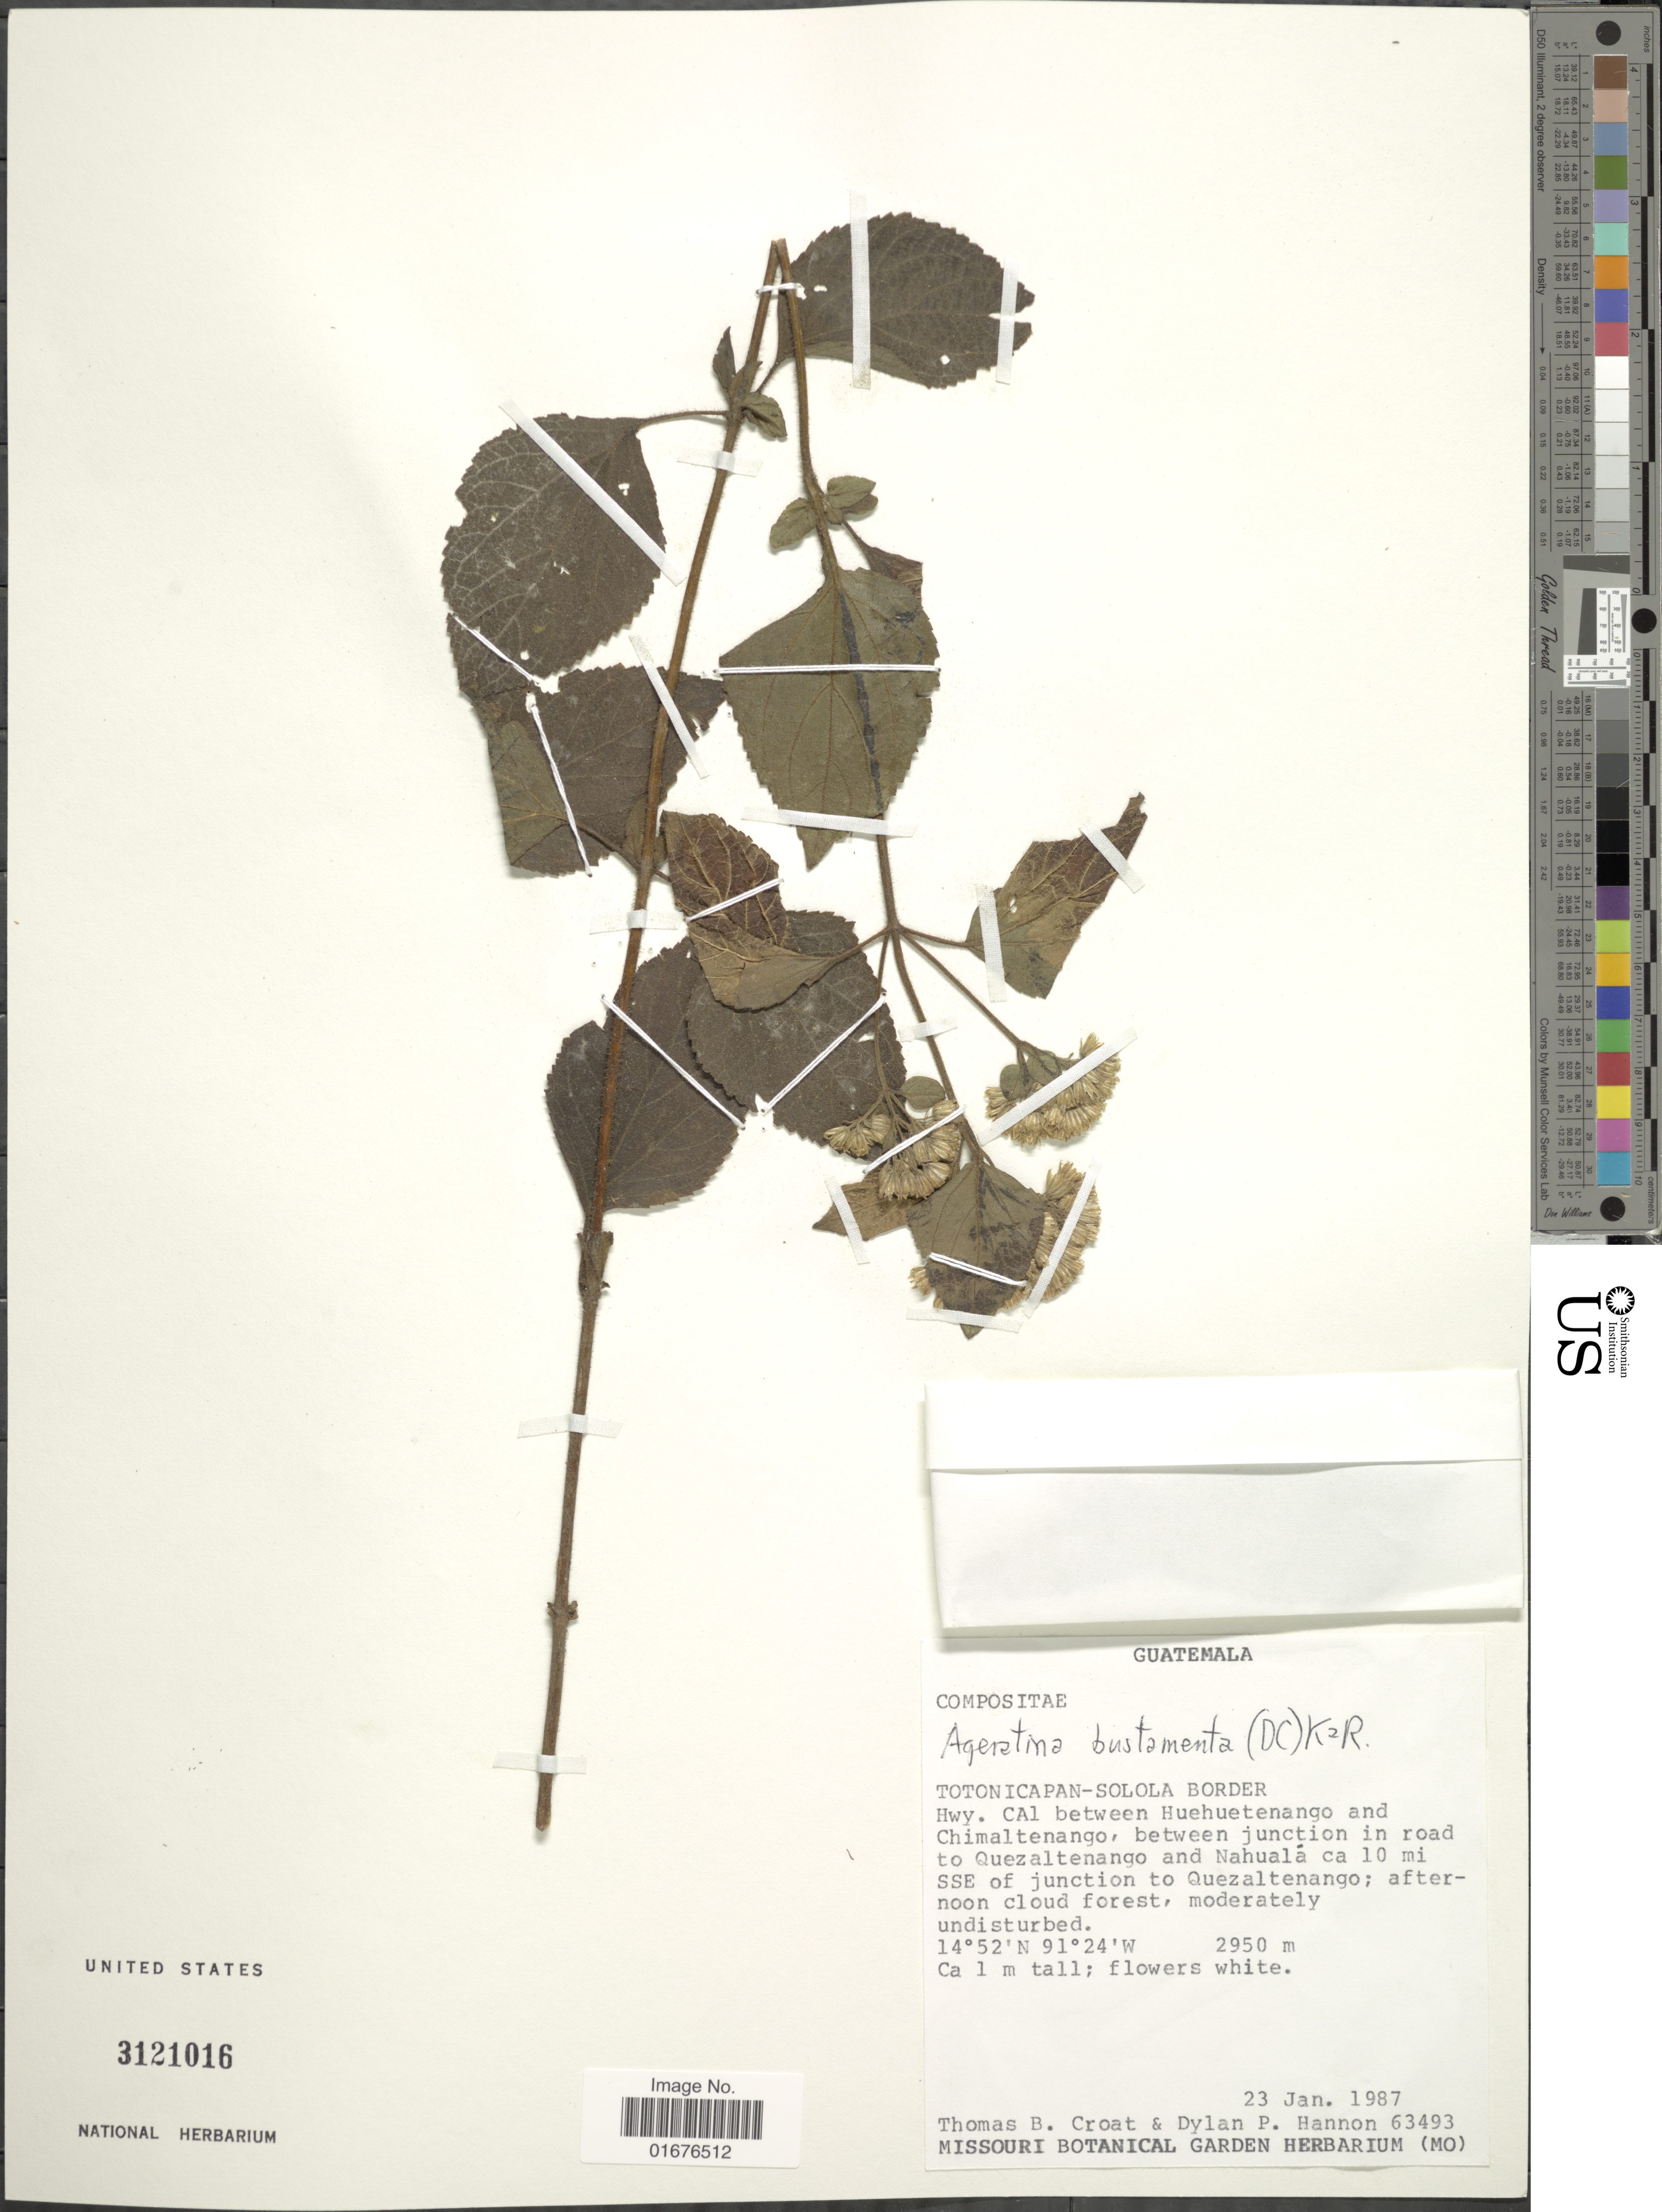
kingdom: Plantae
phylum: Tracheophyta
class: Magnoliopsida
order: Asterales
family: Asteraceae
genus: Ageratina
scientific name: Ageratina pichinchensis var. bustamenta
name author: (DC.) R.M. King & H. Rob.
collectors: T. B. Croat & D. Hannon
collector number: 63493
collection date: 1987-01-23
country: Guatemala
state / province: Totonicapan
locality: Totonicapan- Solola Border, Hwy. CA1 between Huehuetenango and Chimaltenango, between junction in road to Quezaltenango and Nahualá ca 10 mi SSE of junction to Quezaltenango; afternoon cloud forest, moderately undisturned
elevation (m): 2950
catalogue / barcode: US 3121016